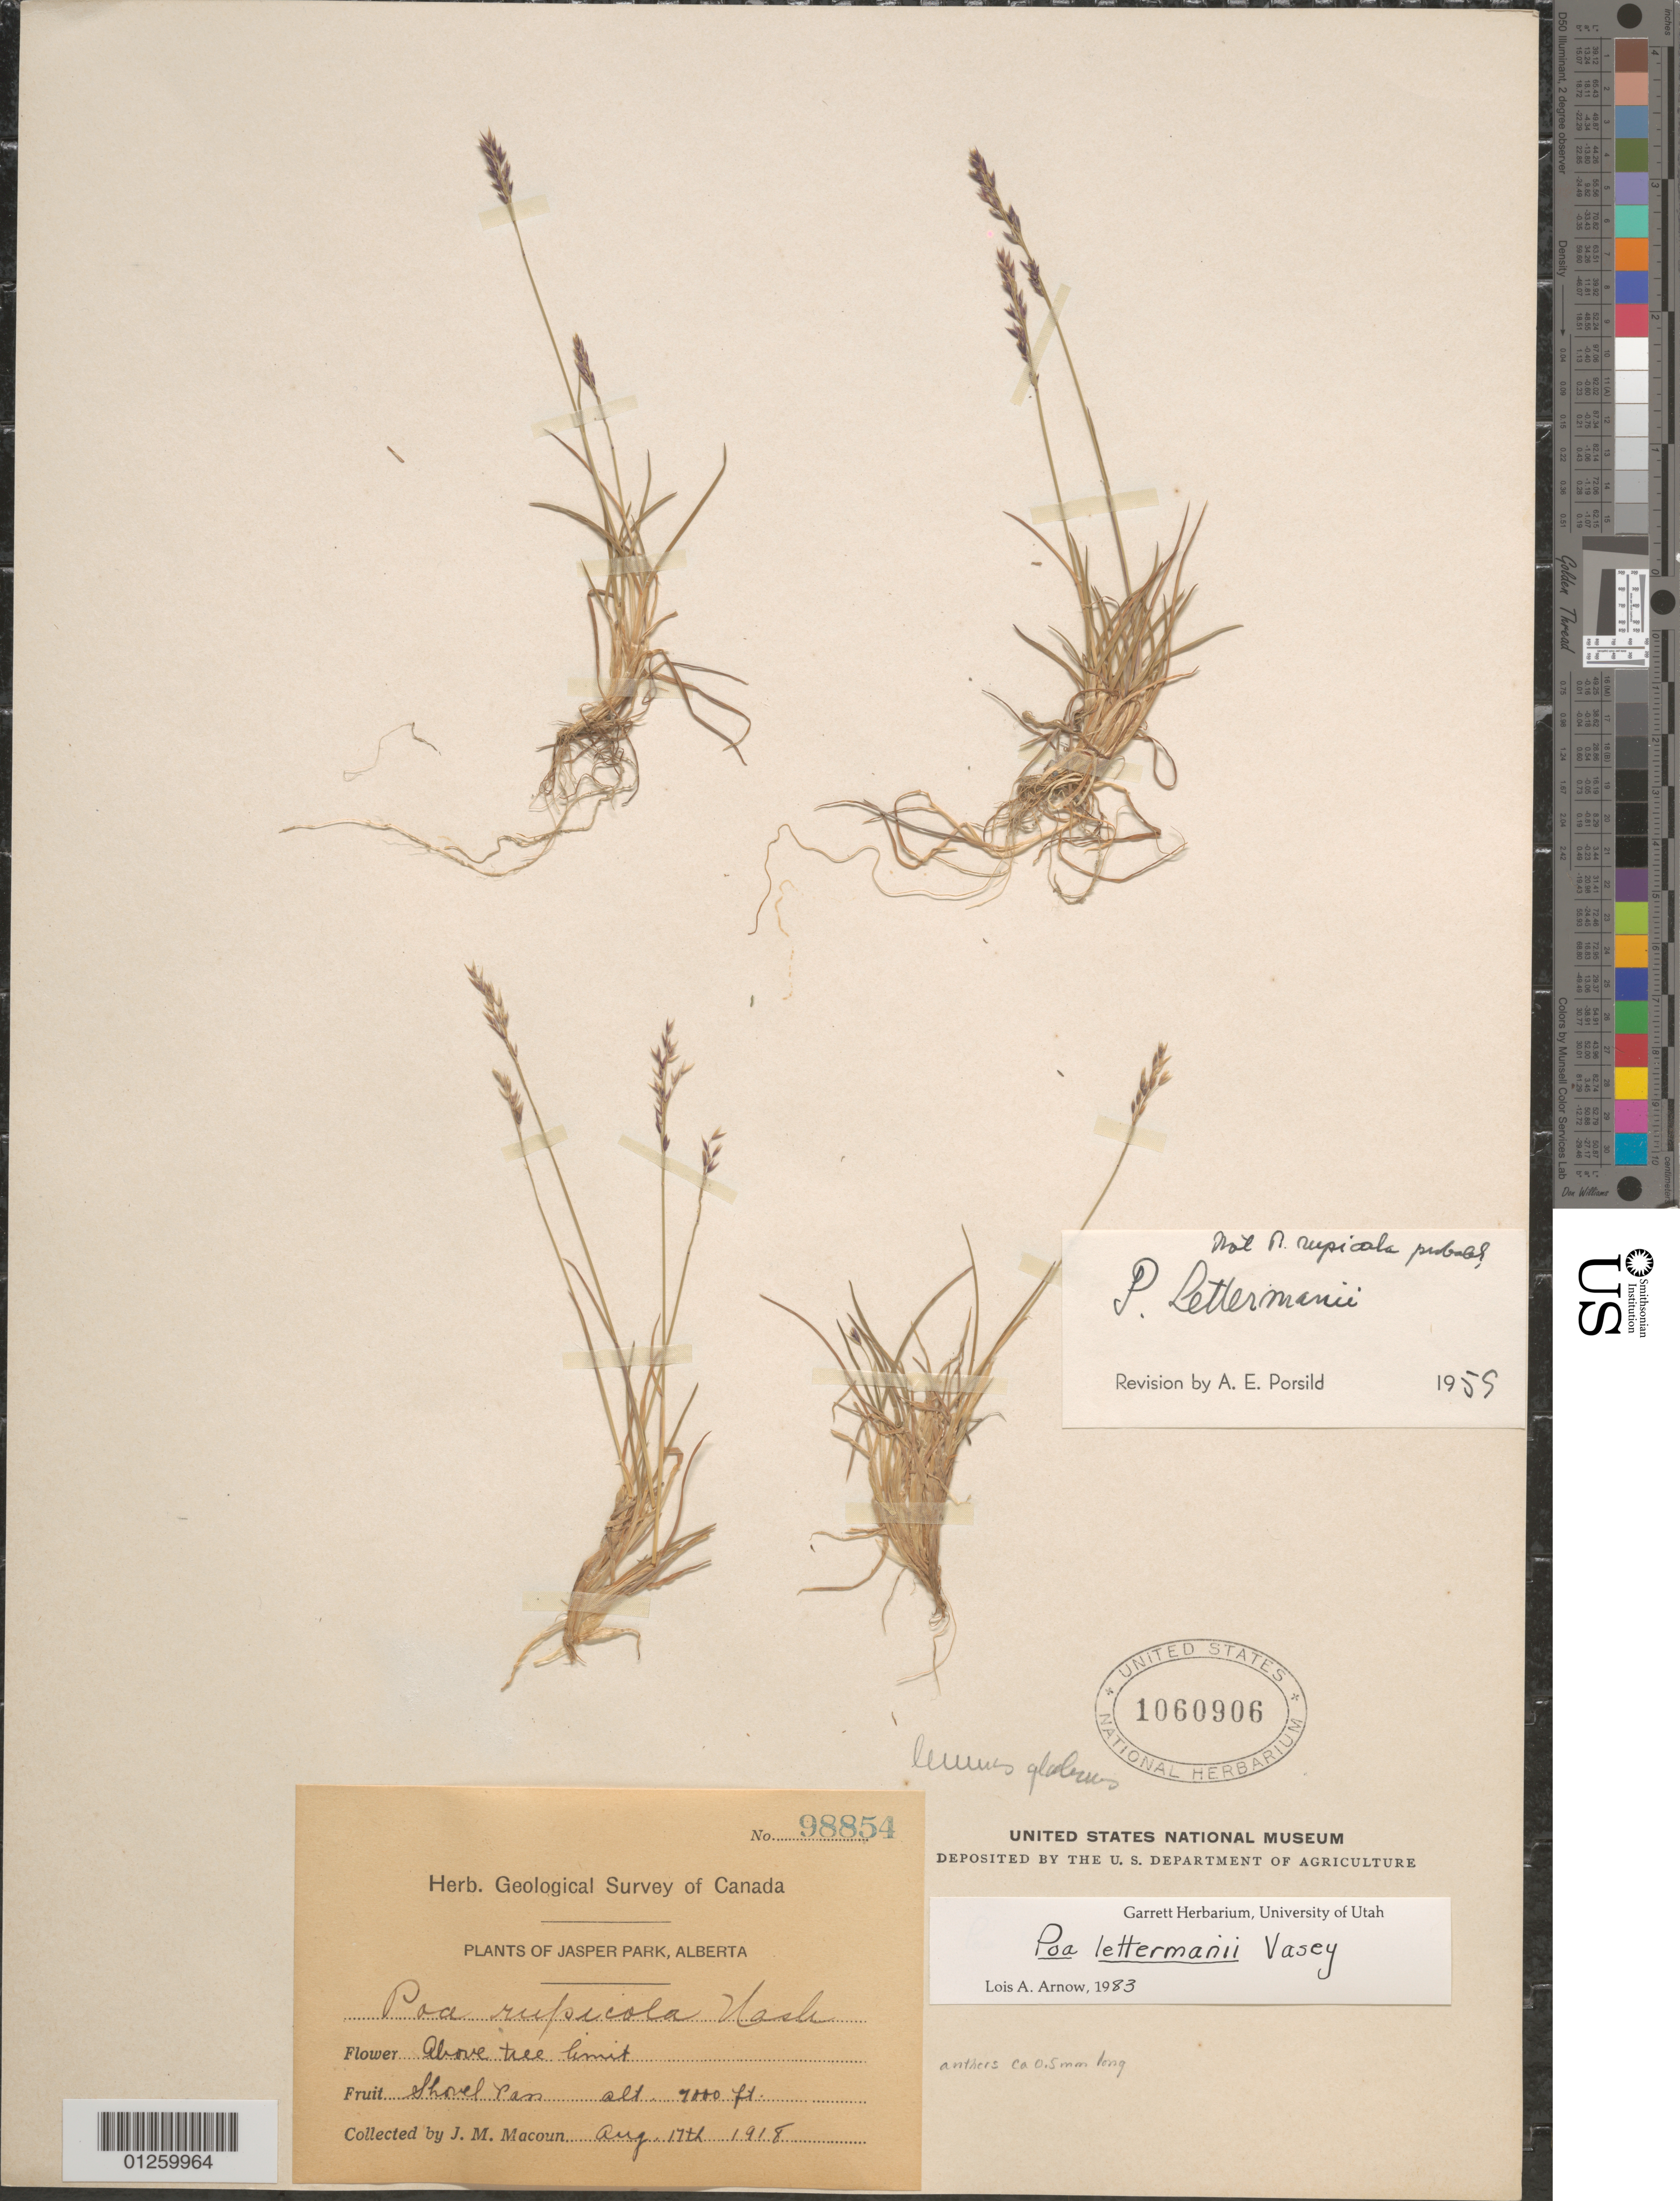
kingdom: Plantae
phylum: Tracheophyta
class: Liliopsida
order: Poales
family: Poaceae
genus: Poa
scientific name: Poa lettermanii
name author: Vasey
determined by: Soreng, Robert J., Research Associate (BOT), Smithsonian Institution - National Museum of Natural History (UNITED STATES)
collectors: J. M. Macoun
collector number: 98854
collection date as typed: Aug 17, 1918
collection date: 1918-08-17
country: Canada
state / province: Alberta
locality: Plants of Jasper Park, Alberta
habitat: above tree limit, shovel ran.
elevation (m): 2134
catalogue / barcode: US 1060906